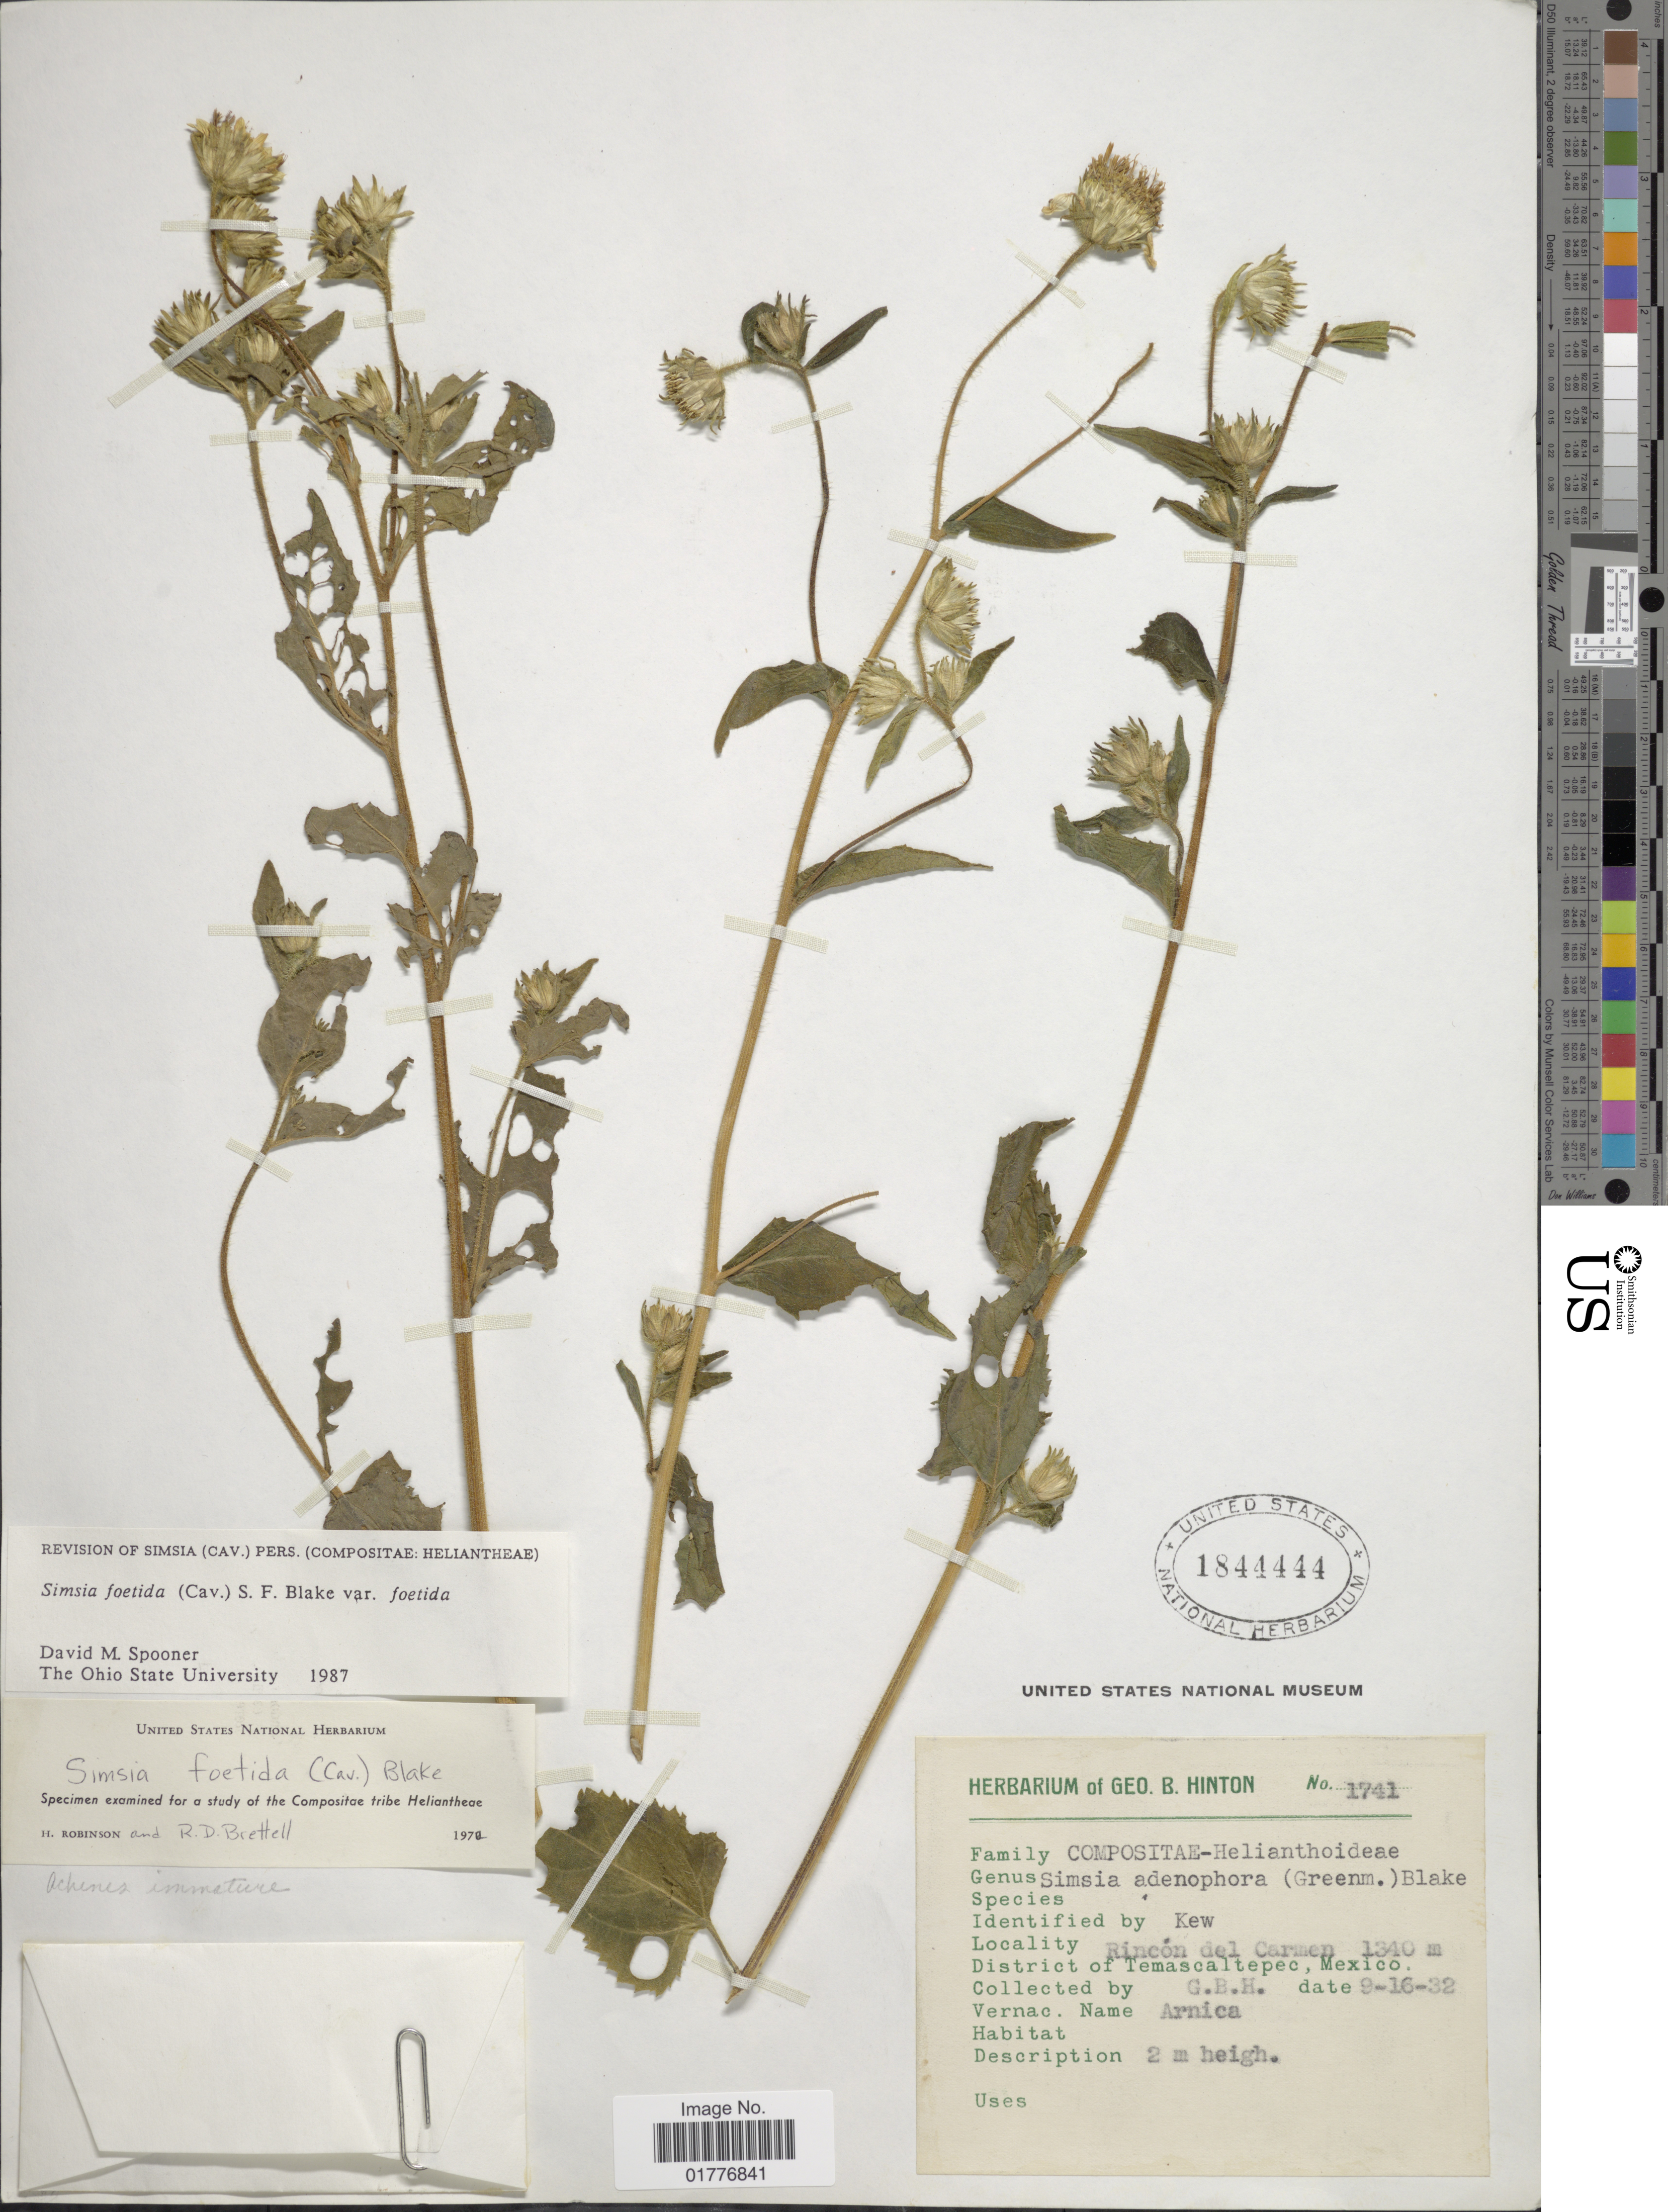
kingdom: Plantae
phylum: Tracheophyta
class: Magnoliopsida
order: Asterales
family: Asteraceae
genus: Simsia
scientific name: Simsia foetida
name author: (Cav.) S.F. Blake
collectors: G. B. Hinton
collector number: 1741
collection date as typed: Transcribed d/m/y: 16/9/32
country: Mexico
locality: Rincon del Carmen, District of Temascaltepec, Mexico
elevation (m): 1340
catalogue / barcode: US 1844444